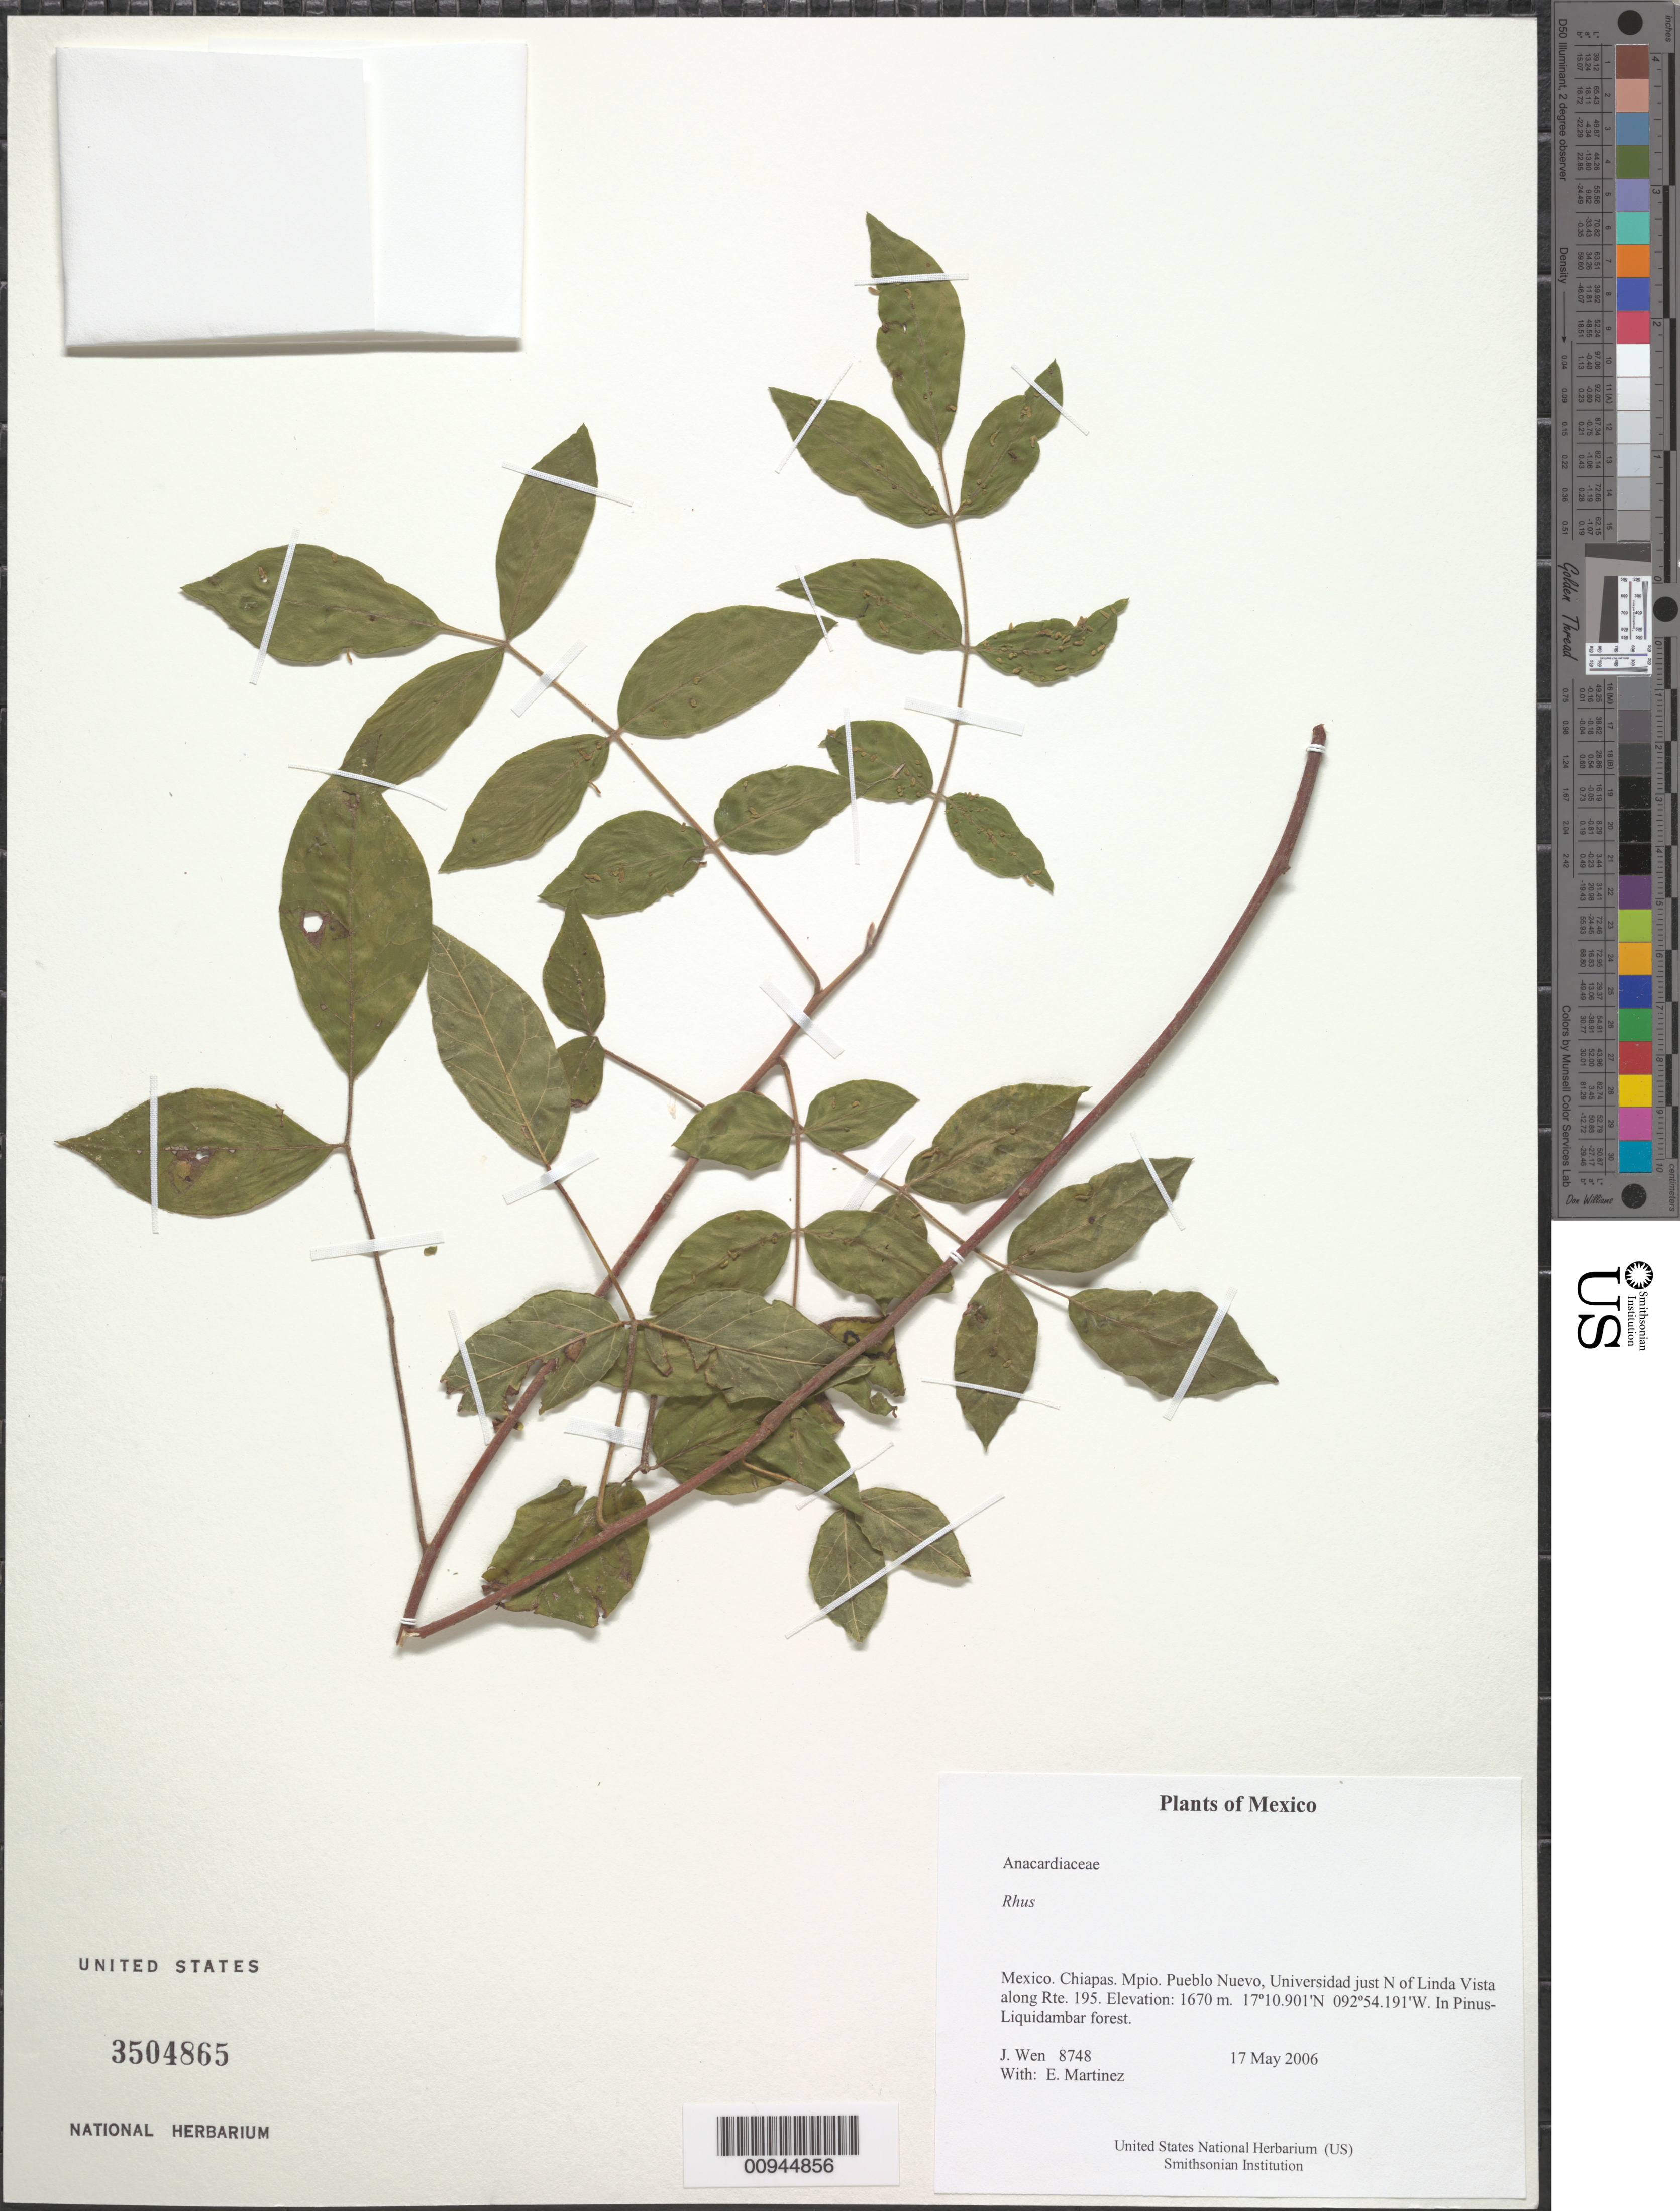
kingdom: Plantae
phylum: Tracheophyta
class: Magnoliopsida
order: Sapindales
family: Anacardiaceae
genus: Rhus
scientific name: Rhus terebinthifolia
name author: Schltdl. & Cham.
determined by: Mitchell, John D.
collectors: J. Wen & E. Martínez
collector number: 8748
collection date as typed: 17 May 2006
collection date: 2006-05-17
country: Mexico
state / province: Chiapas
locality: Mpio. Pueblo Nuevo, Universidad just N of Linda Vista along Rte. 195.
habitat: In Pinus-Liquidambar forest.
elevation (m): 1670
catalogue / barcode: US 3504865